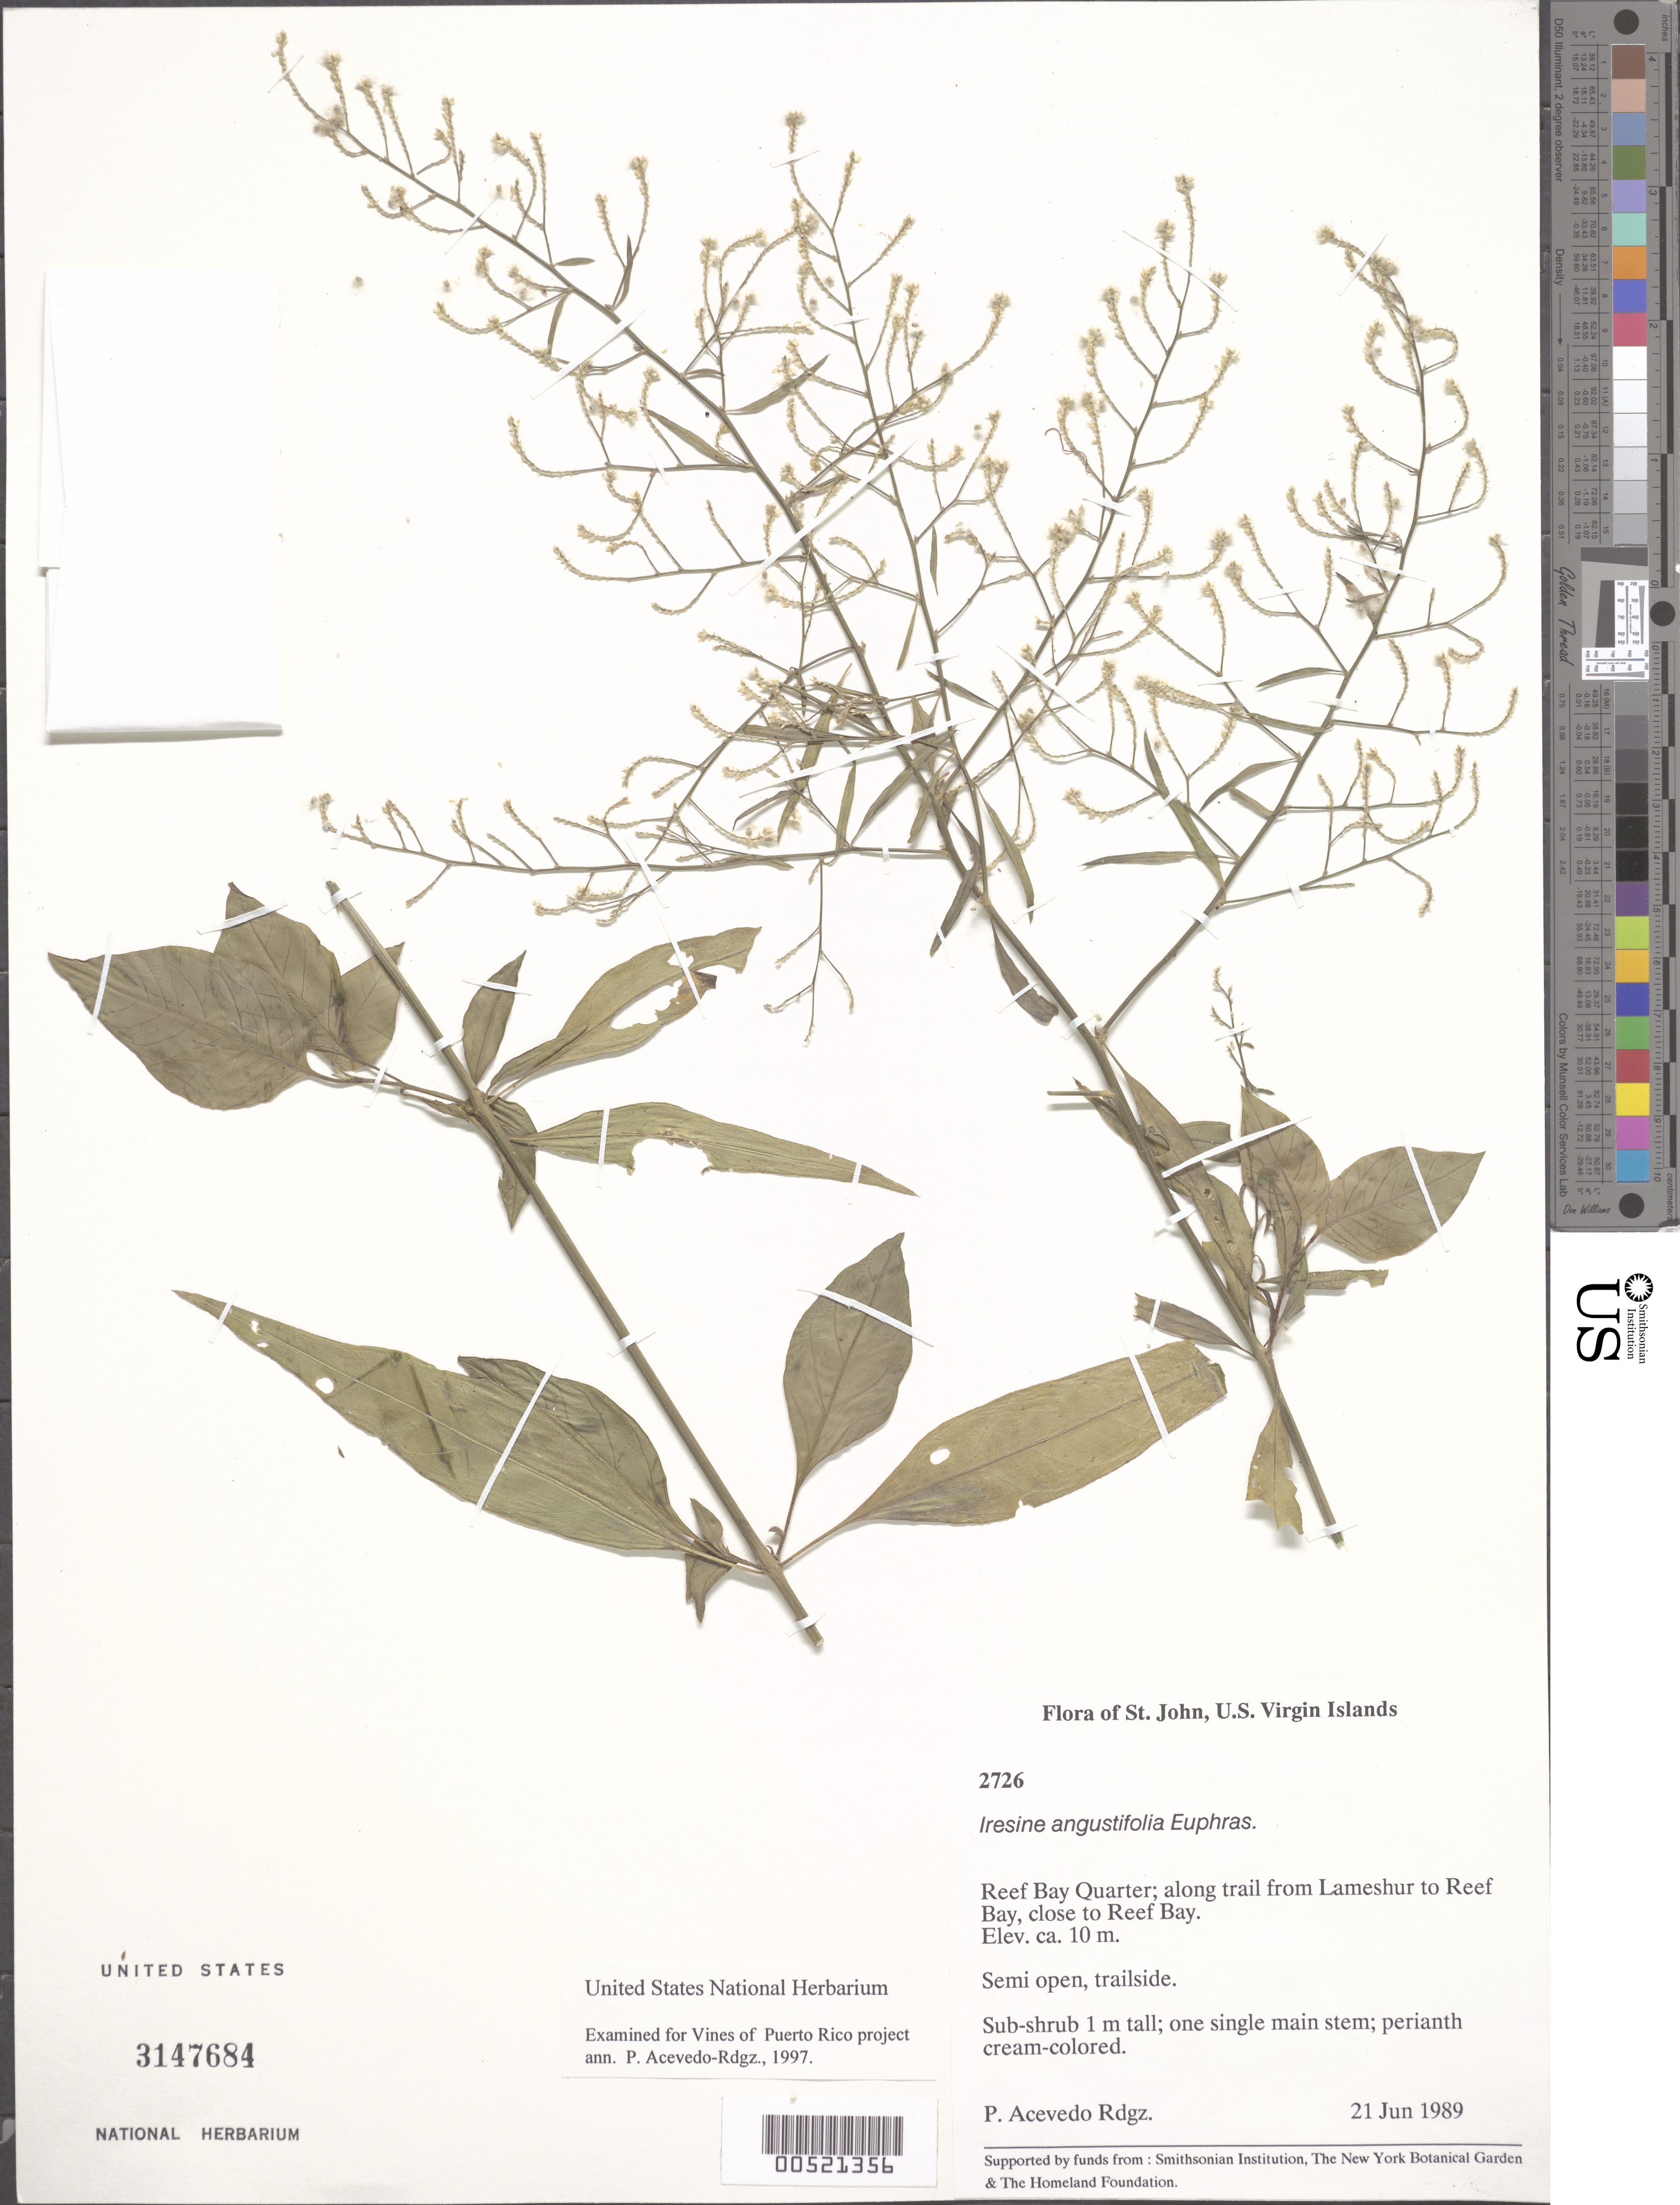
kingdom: Plantae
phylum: Tracheophyta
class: Magnoliopsida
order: Caryophyllales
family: Nyctaginaceae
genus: Boerhavia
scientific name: Boerhavia diffusa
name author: L.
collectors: P. Acevedo-Rodr.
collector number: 2727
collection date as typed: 21 Jun 1989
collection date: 1989-06-21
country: U.S. Virgin Islands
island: St. John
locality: Reef Bay Quarter, Reef Bay along sandy beach; elevation close to sea level.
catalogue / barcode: US 3147684